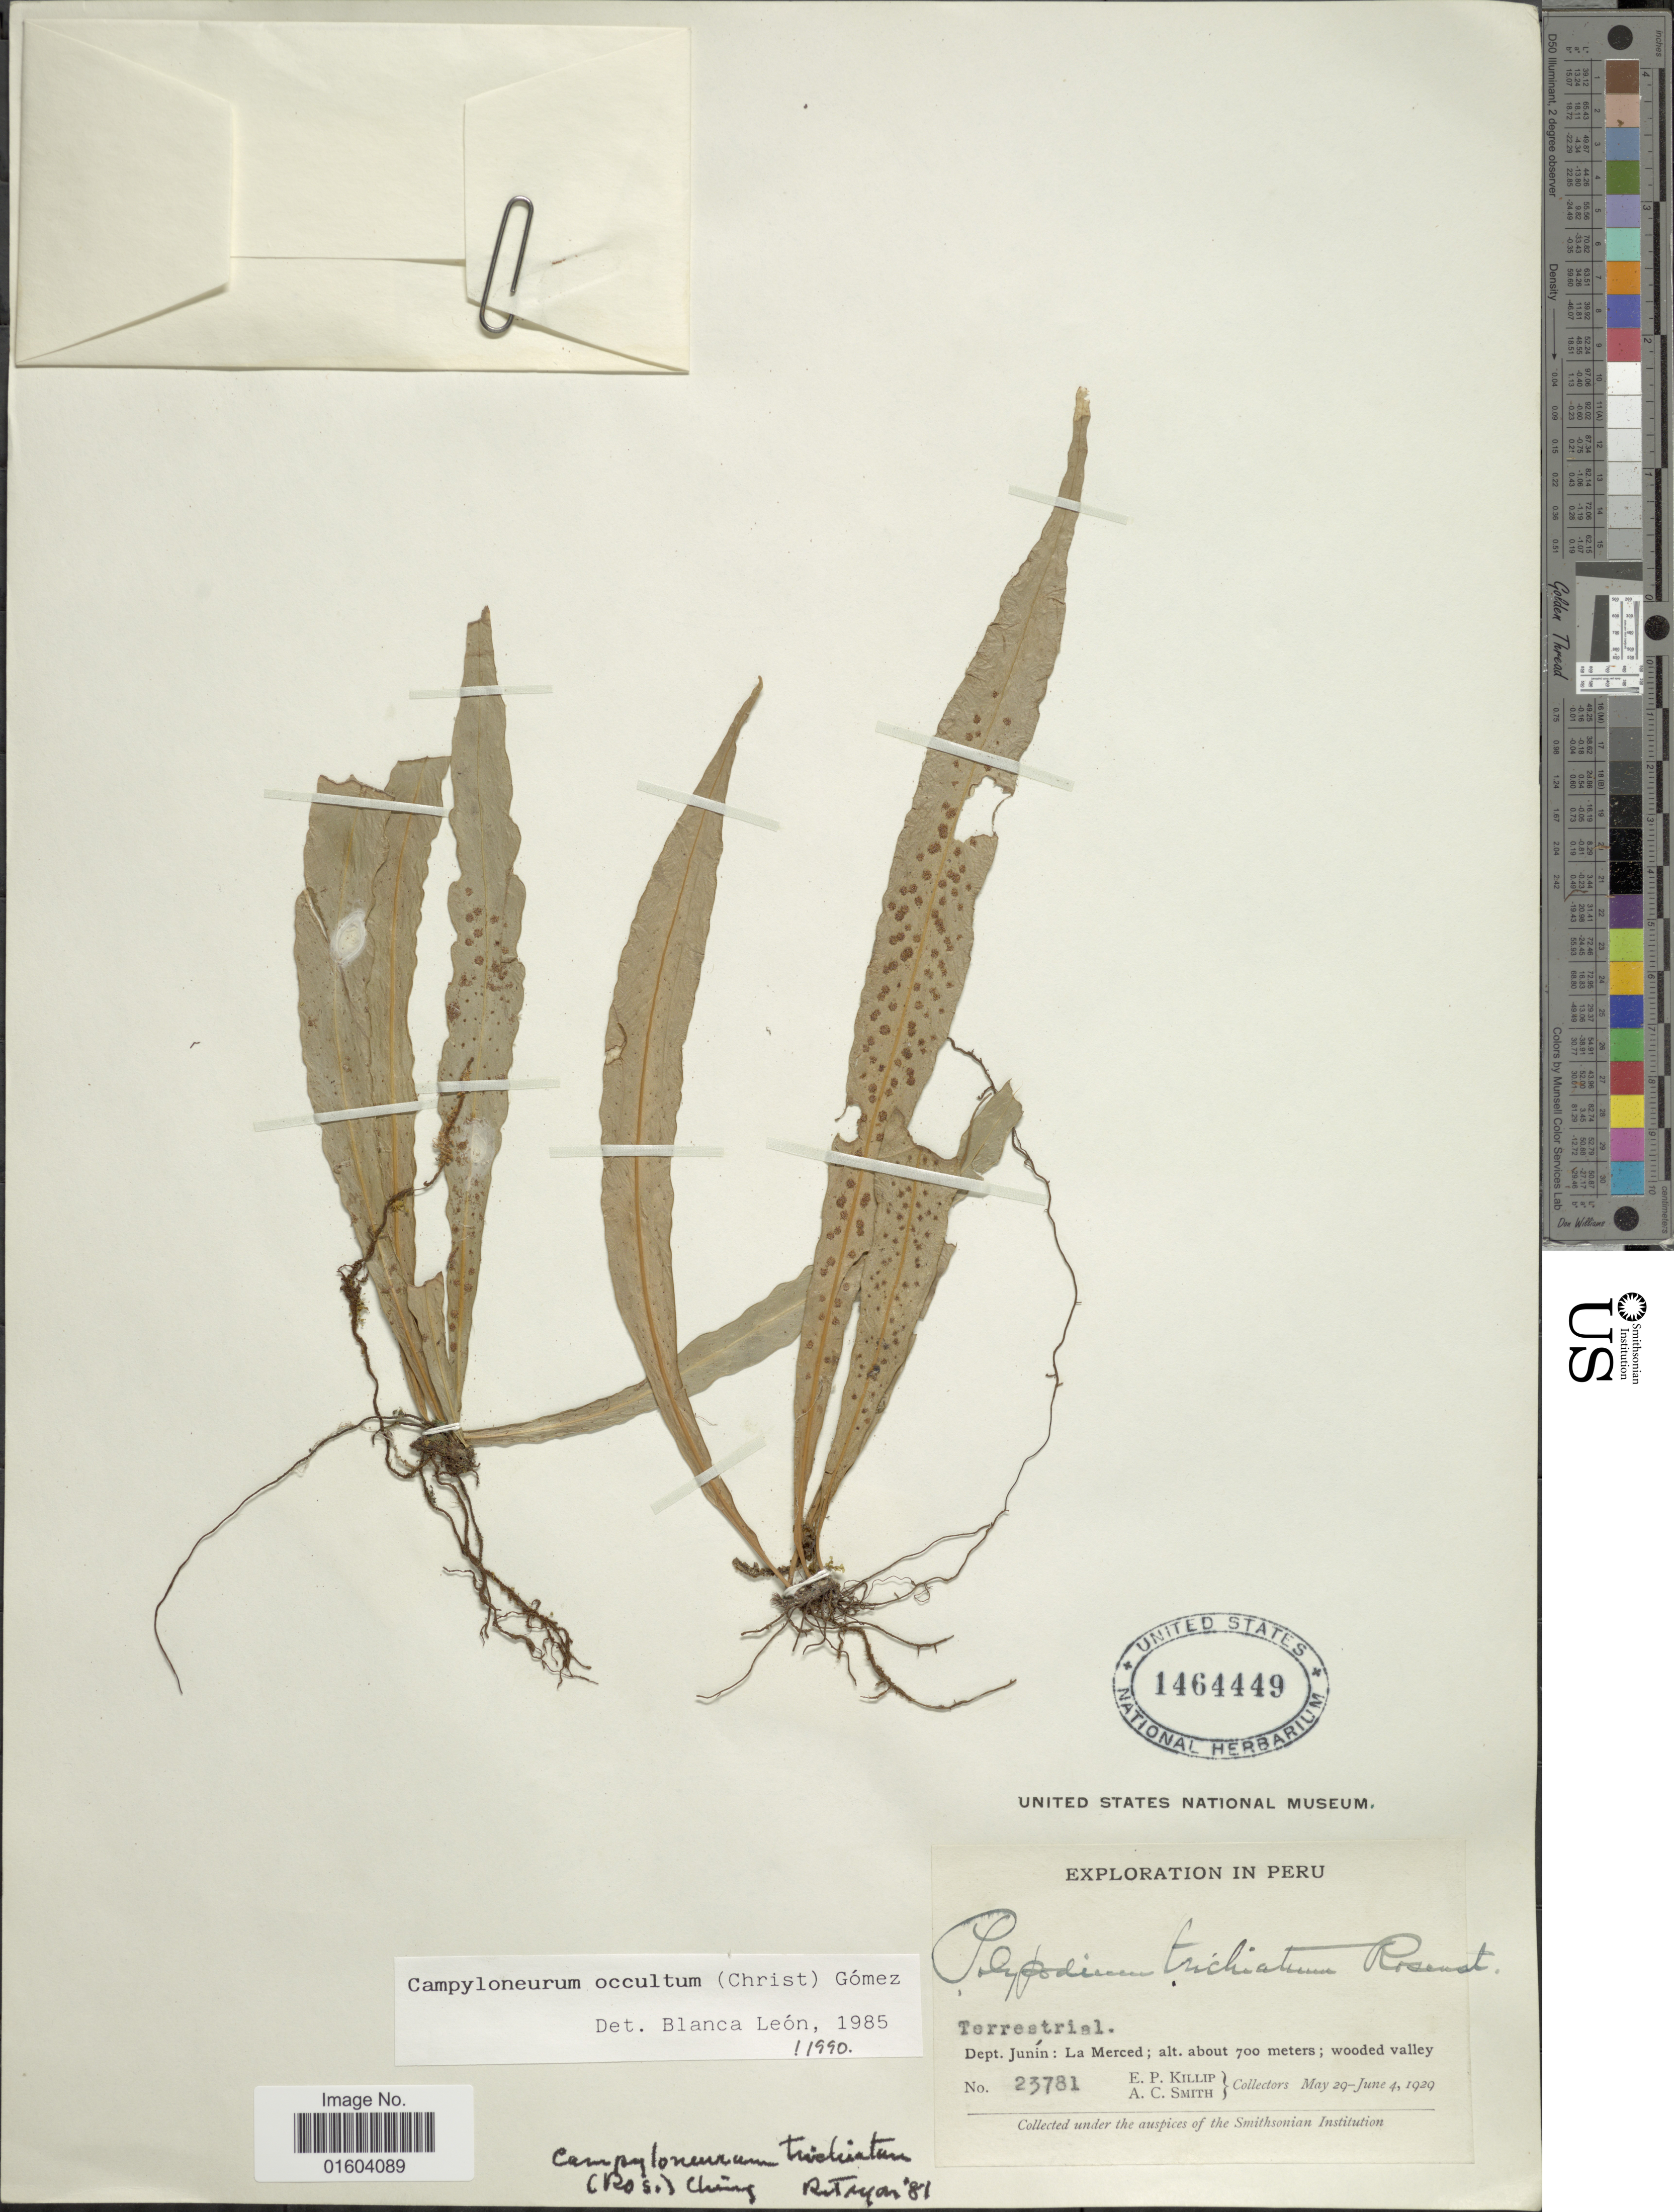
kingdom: Plantae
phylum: Tracheophyta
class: Polypodiopsida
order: Polypodiales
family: Polypodiaceae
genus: Campyloneurum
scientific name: Campyloneurum aphanophlebium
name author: (Kunze) T. Moore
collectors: E. P. Killip & A. C. Smith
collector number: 23781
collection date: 1929-05-29/1929-06-04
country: Peru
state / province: Junín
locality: Peru, Dept. Junin: La Merced.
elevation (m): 700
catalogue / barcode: US 1464449